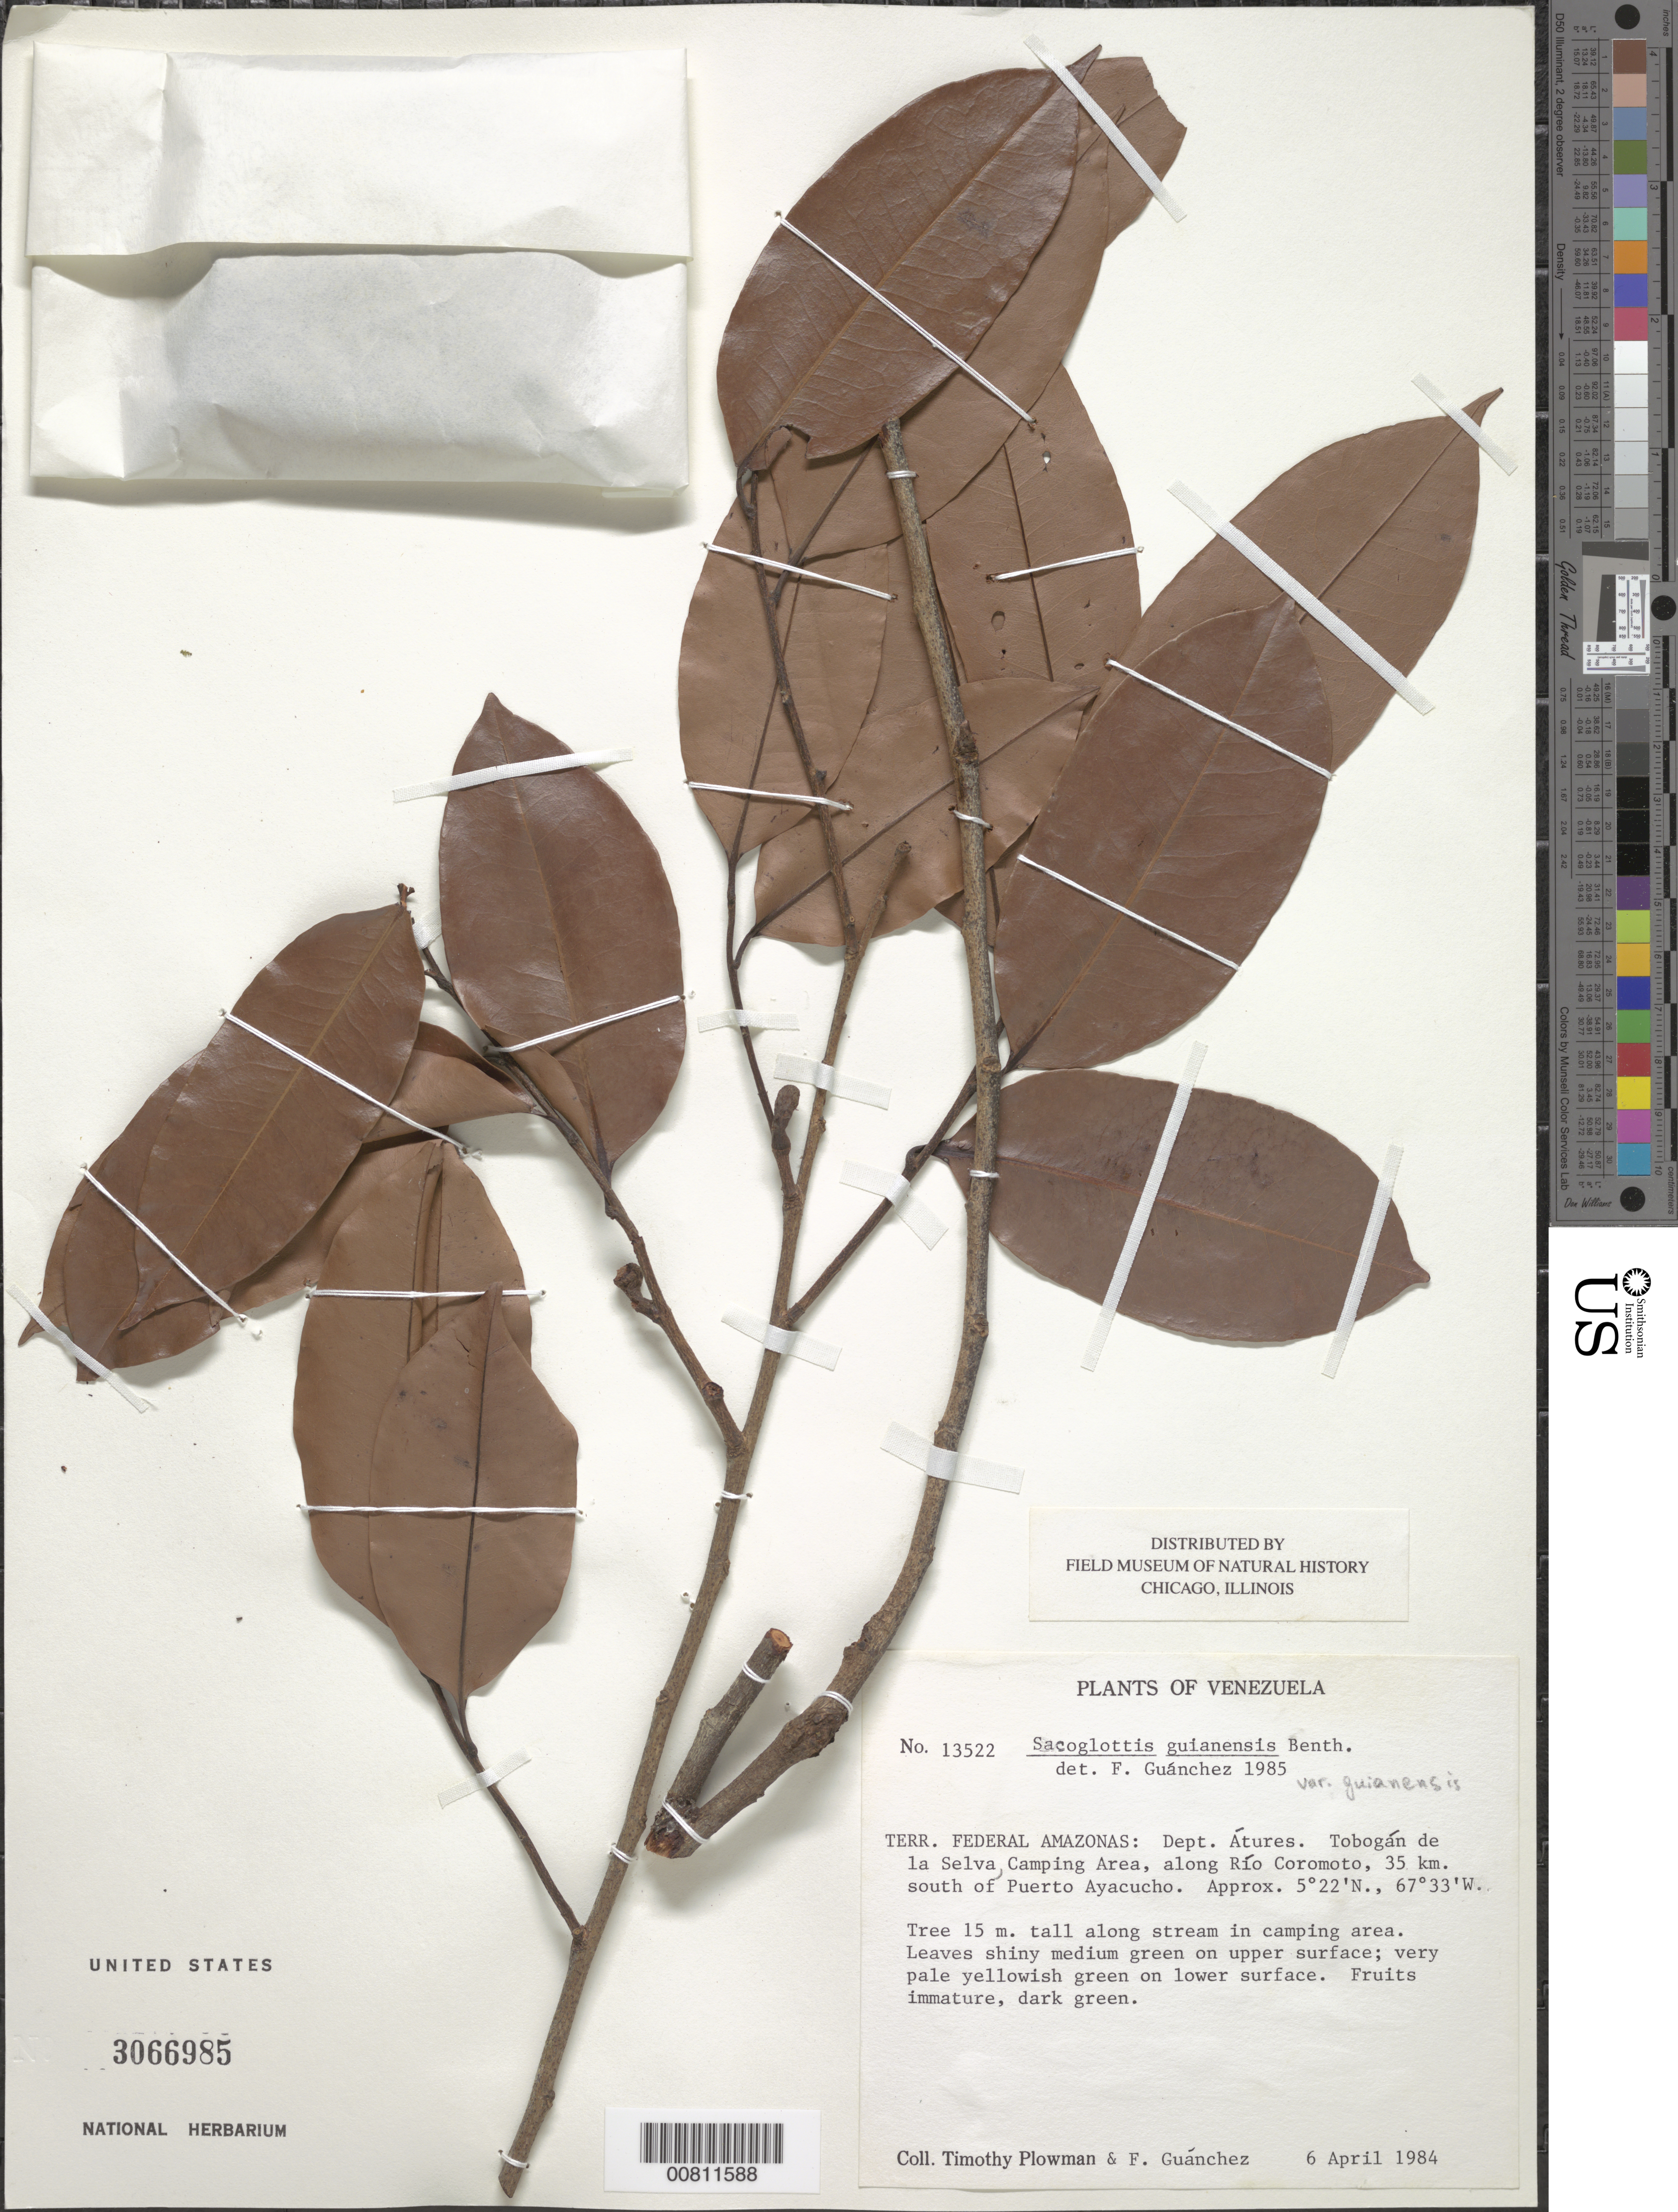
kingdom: Plantae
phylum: Tracheophyta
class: Magnoliopsida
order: Malpighiales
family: Humiriaceae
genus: Sacoglottis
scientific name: Sacoglottis guianensis var. guianensis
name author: Benth.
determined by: Guánchez M., Francisco J.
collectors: T. Plowman & F. Guánchez M.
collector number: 13522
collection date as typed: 6-Apr-84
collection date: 1984-04-06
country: Venezuela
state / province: Amazonas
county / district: Atures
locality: Tobogán de la Selva Camping Area, Río Coromoto, 35km. S of Pto. Ayacucho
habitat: Along stream in camping area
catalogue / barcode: US 3066985